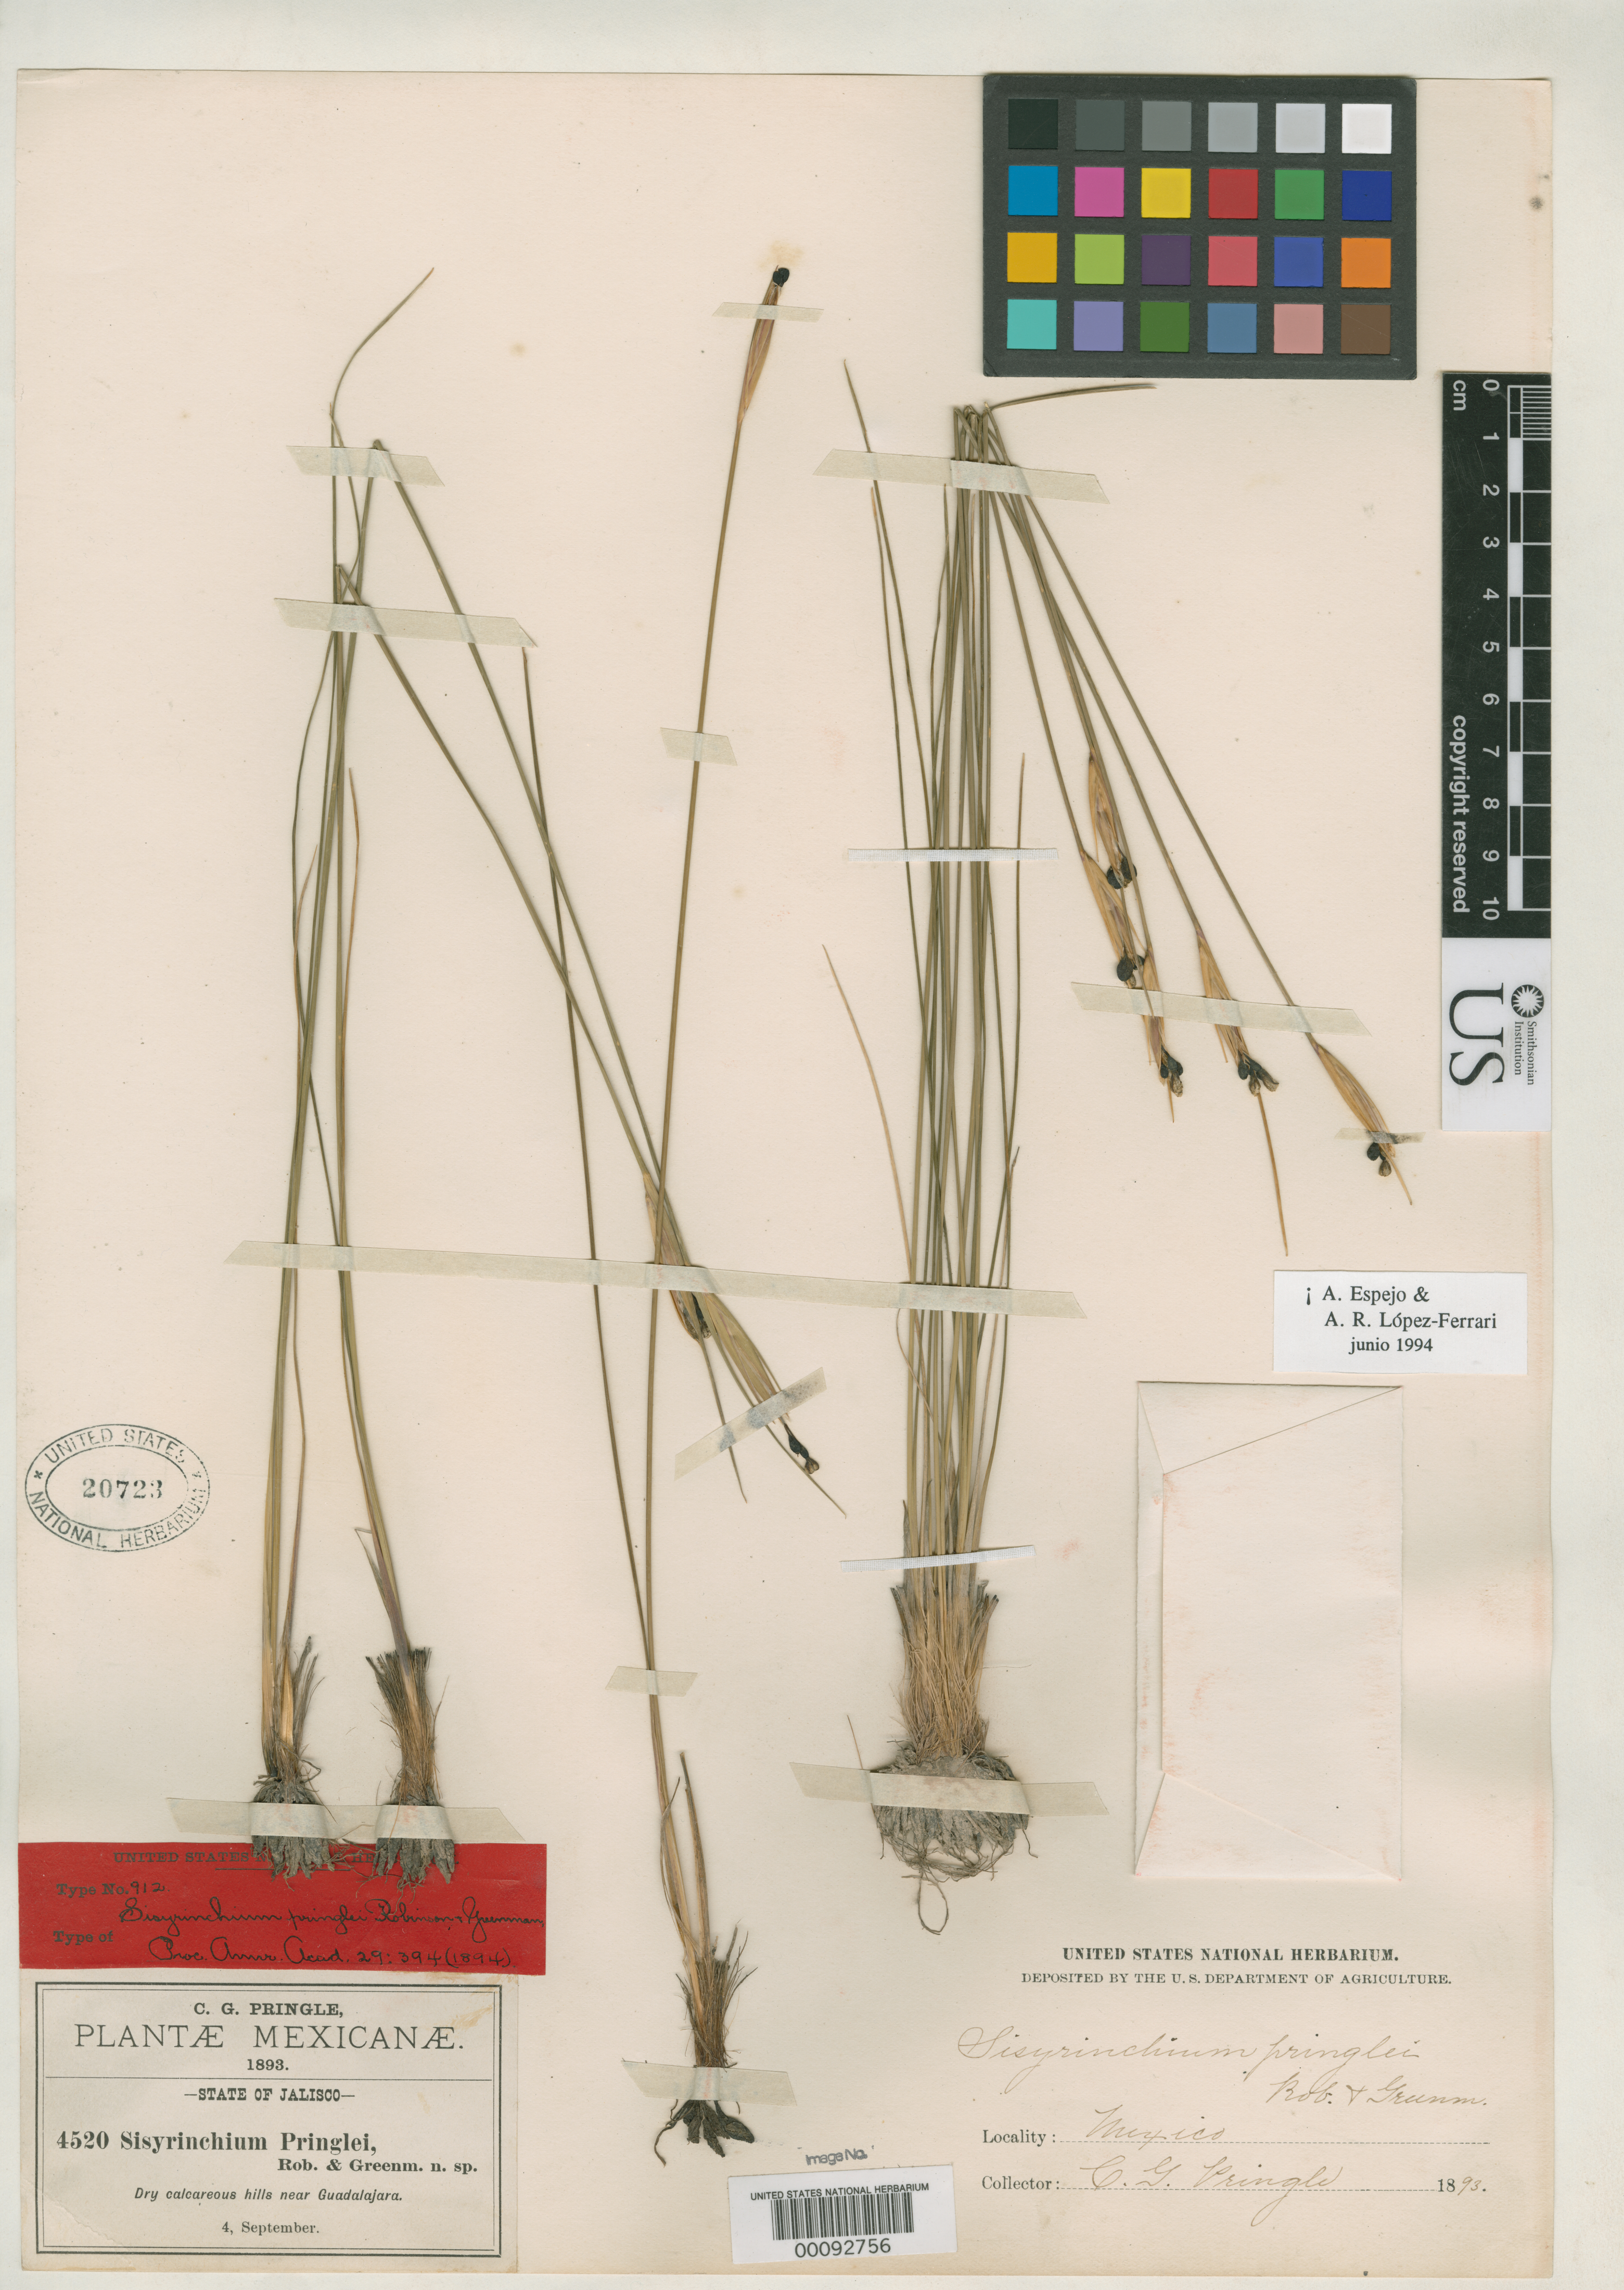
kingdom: Plantae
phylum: Tracheophyta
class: Liliopsida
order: Asparagales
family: Iridaceae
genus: Sisyrinchium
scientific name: Sisyrinchium pringlei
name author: B.L. Rob. & Greenm.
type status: Isotype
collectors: C. G. Pringle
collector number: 4520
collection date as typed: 04 Sep 1893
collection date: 1893-09-04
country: Mexico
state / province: Jalisco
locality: Near Guadalajara.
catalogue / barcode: US 20723